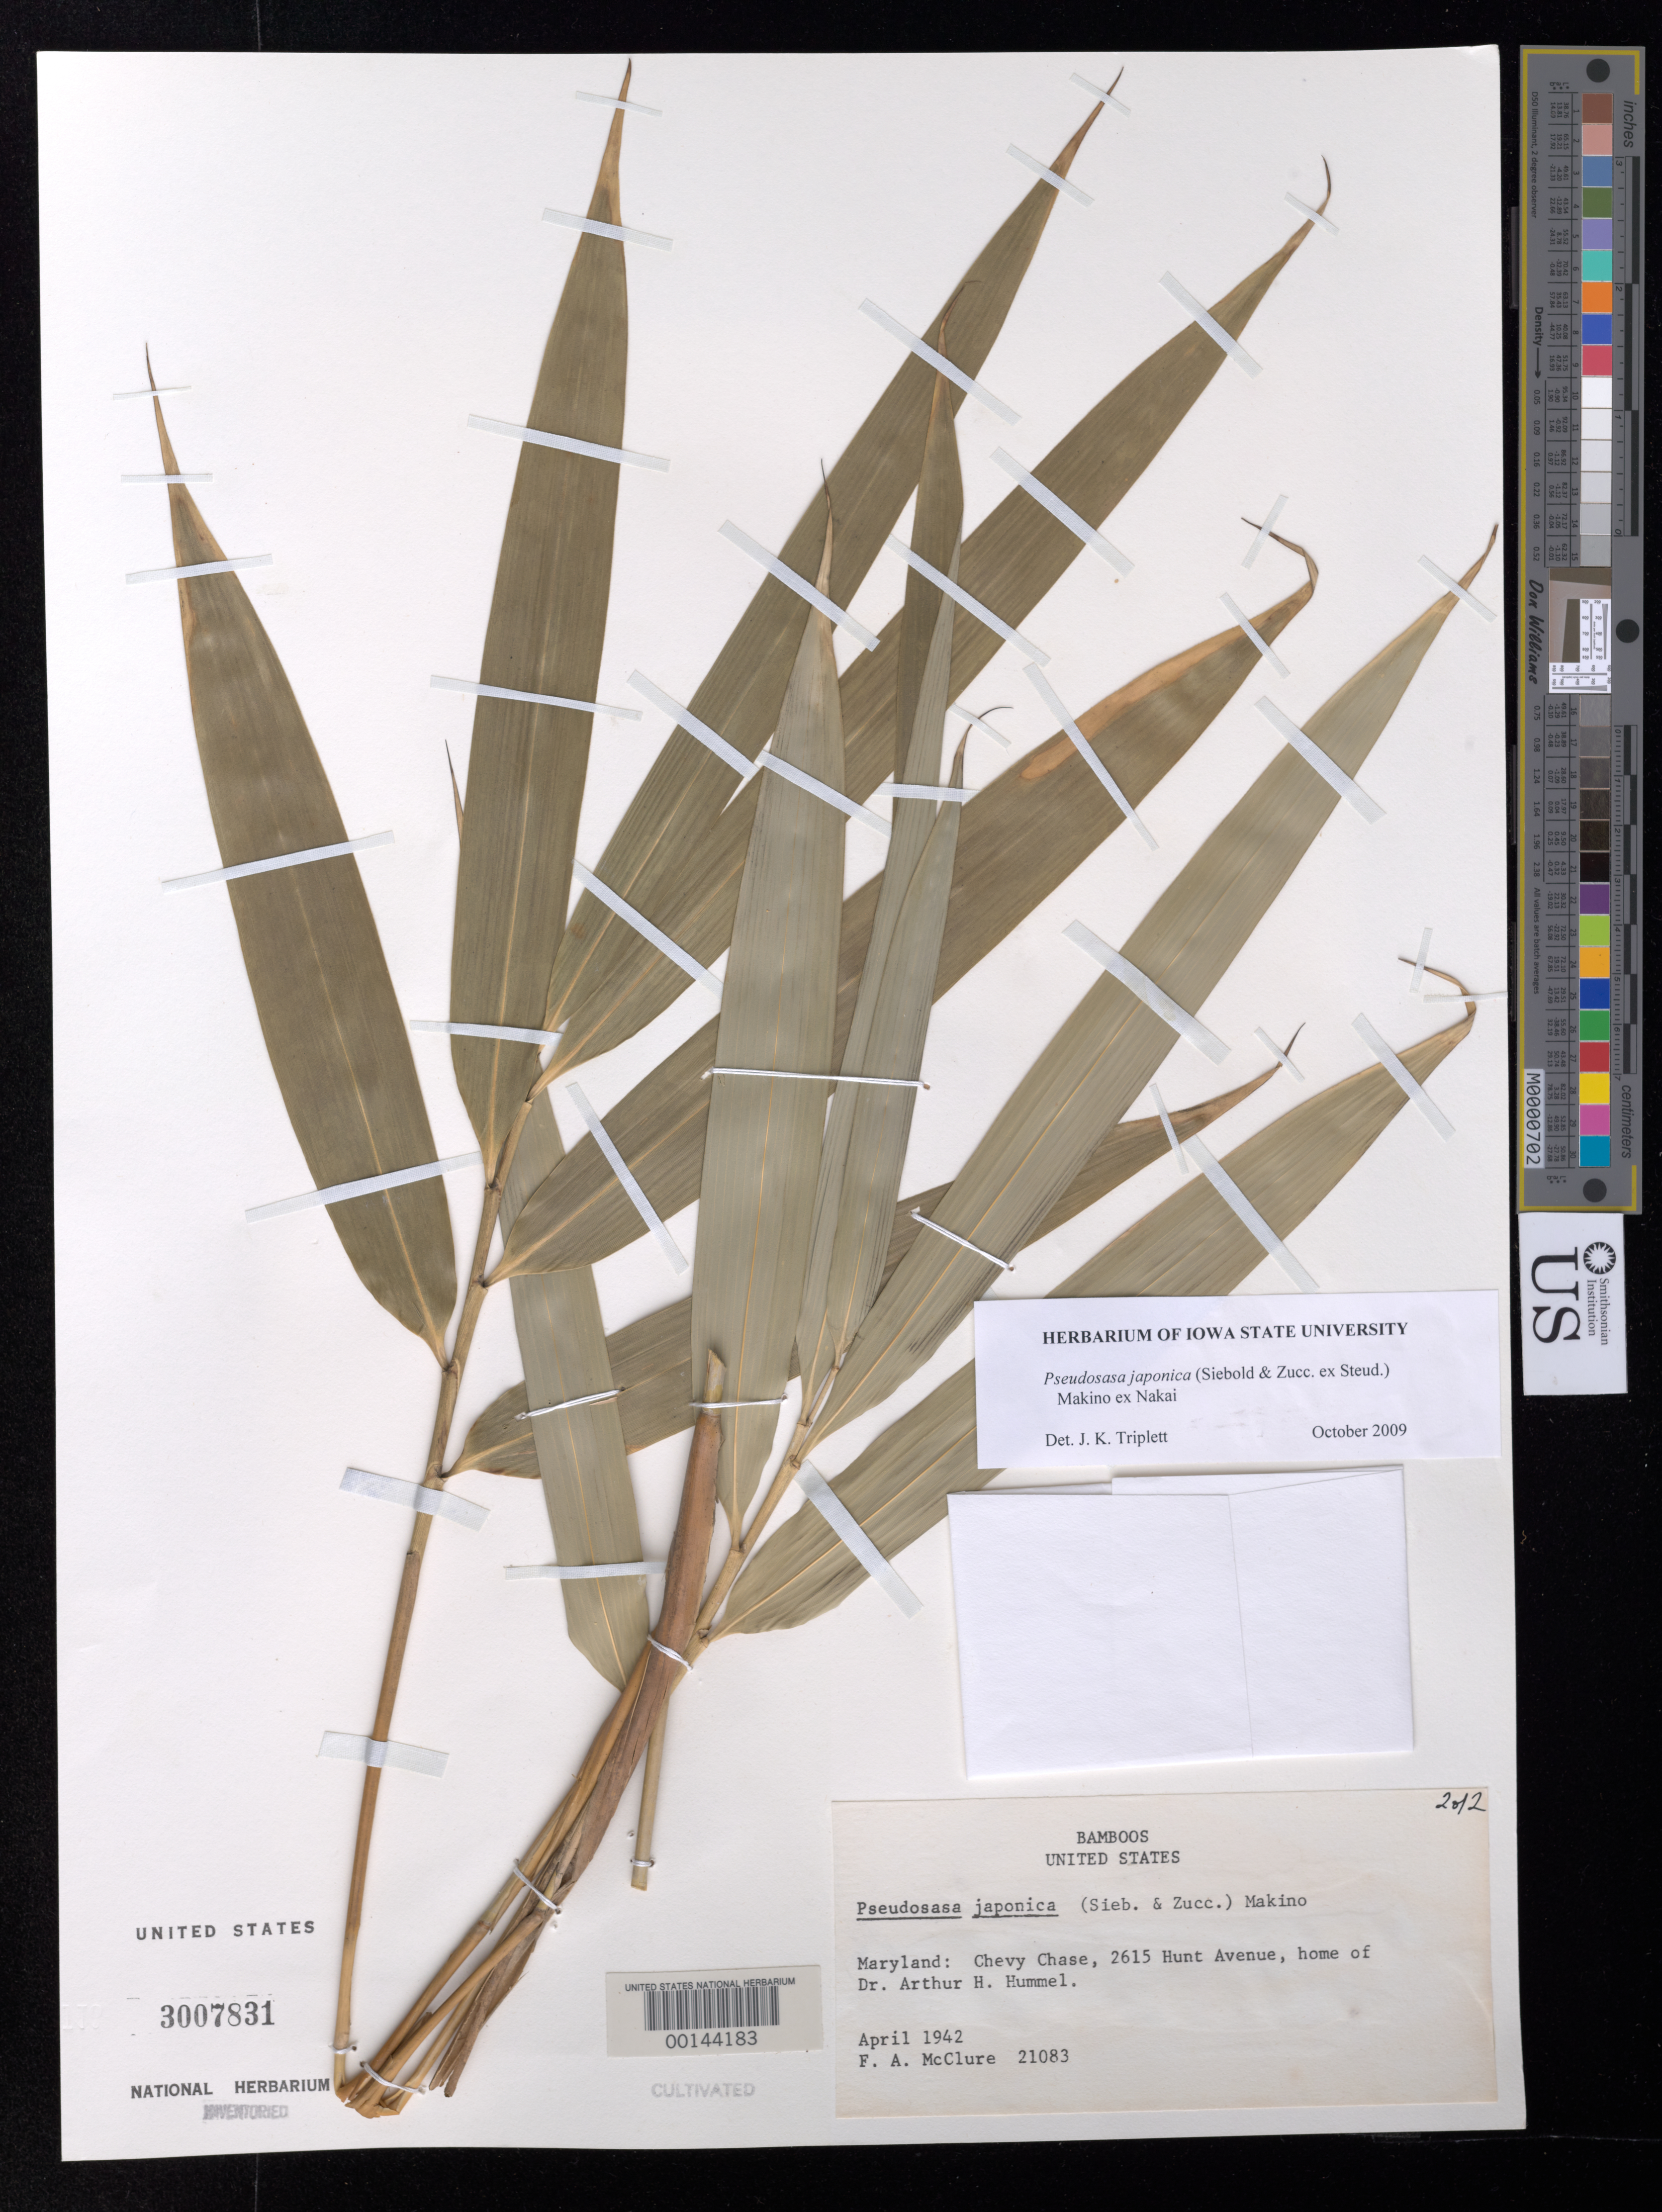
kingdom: Plantae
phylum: Tracheophyta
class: Liliopsida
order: Poales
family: Poaceae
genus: Pseudosasa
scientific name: Pseudosasa japonica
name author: (Siebold & Zucc. ex Steud.) Makino ex Nakai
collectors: F. A. McClure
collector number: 21083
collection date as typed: Apr 1942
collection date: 1942-04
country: United States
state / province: Maryland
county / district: Montgomery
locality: Chevy Chase, hunt ae.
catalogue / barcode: US 3007831